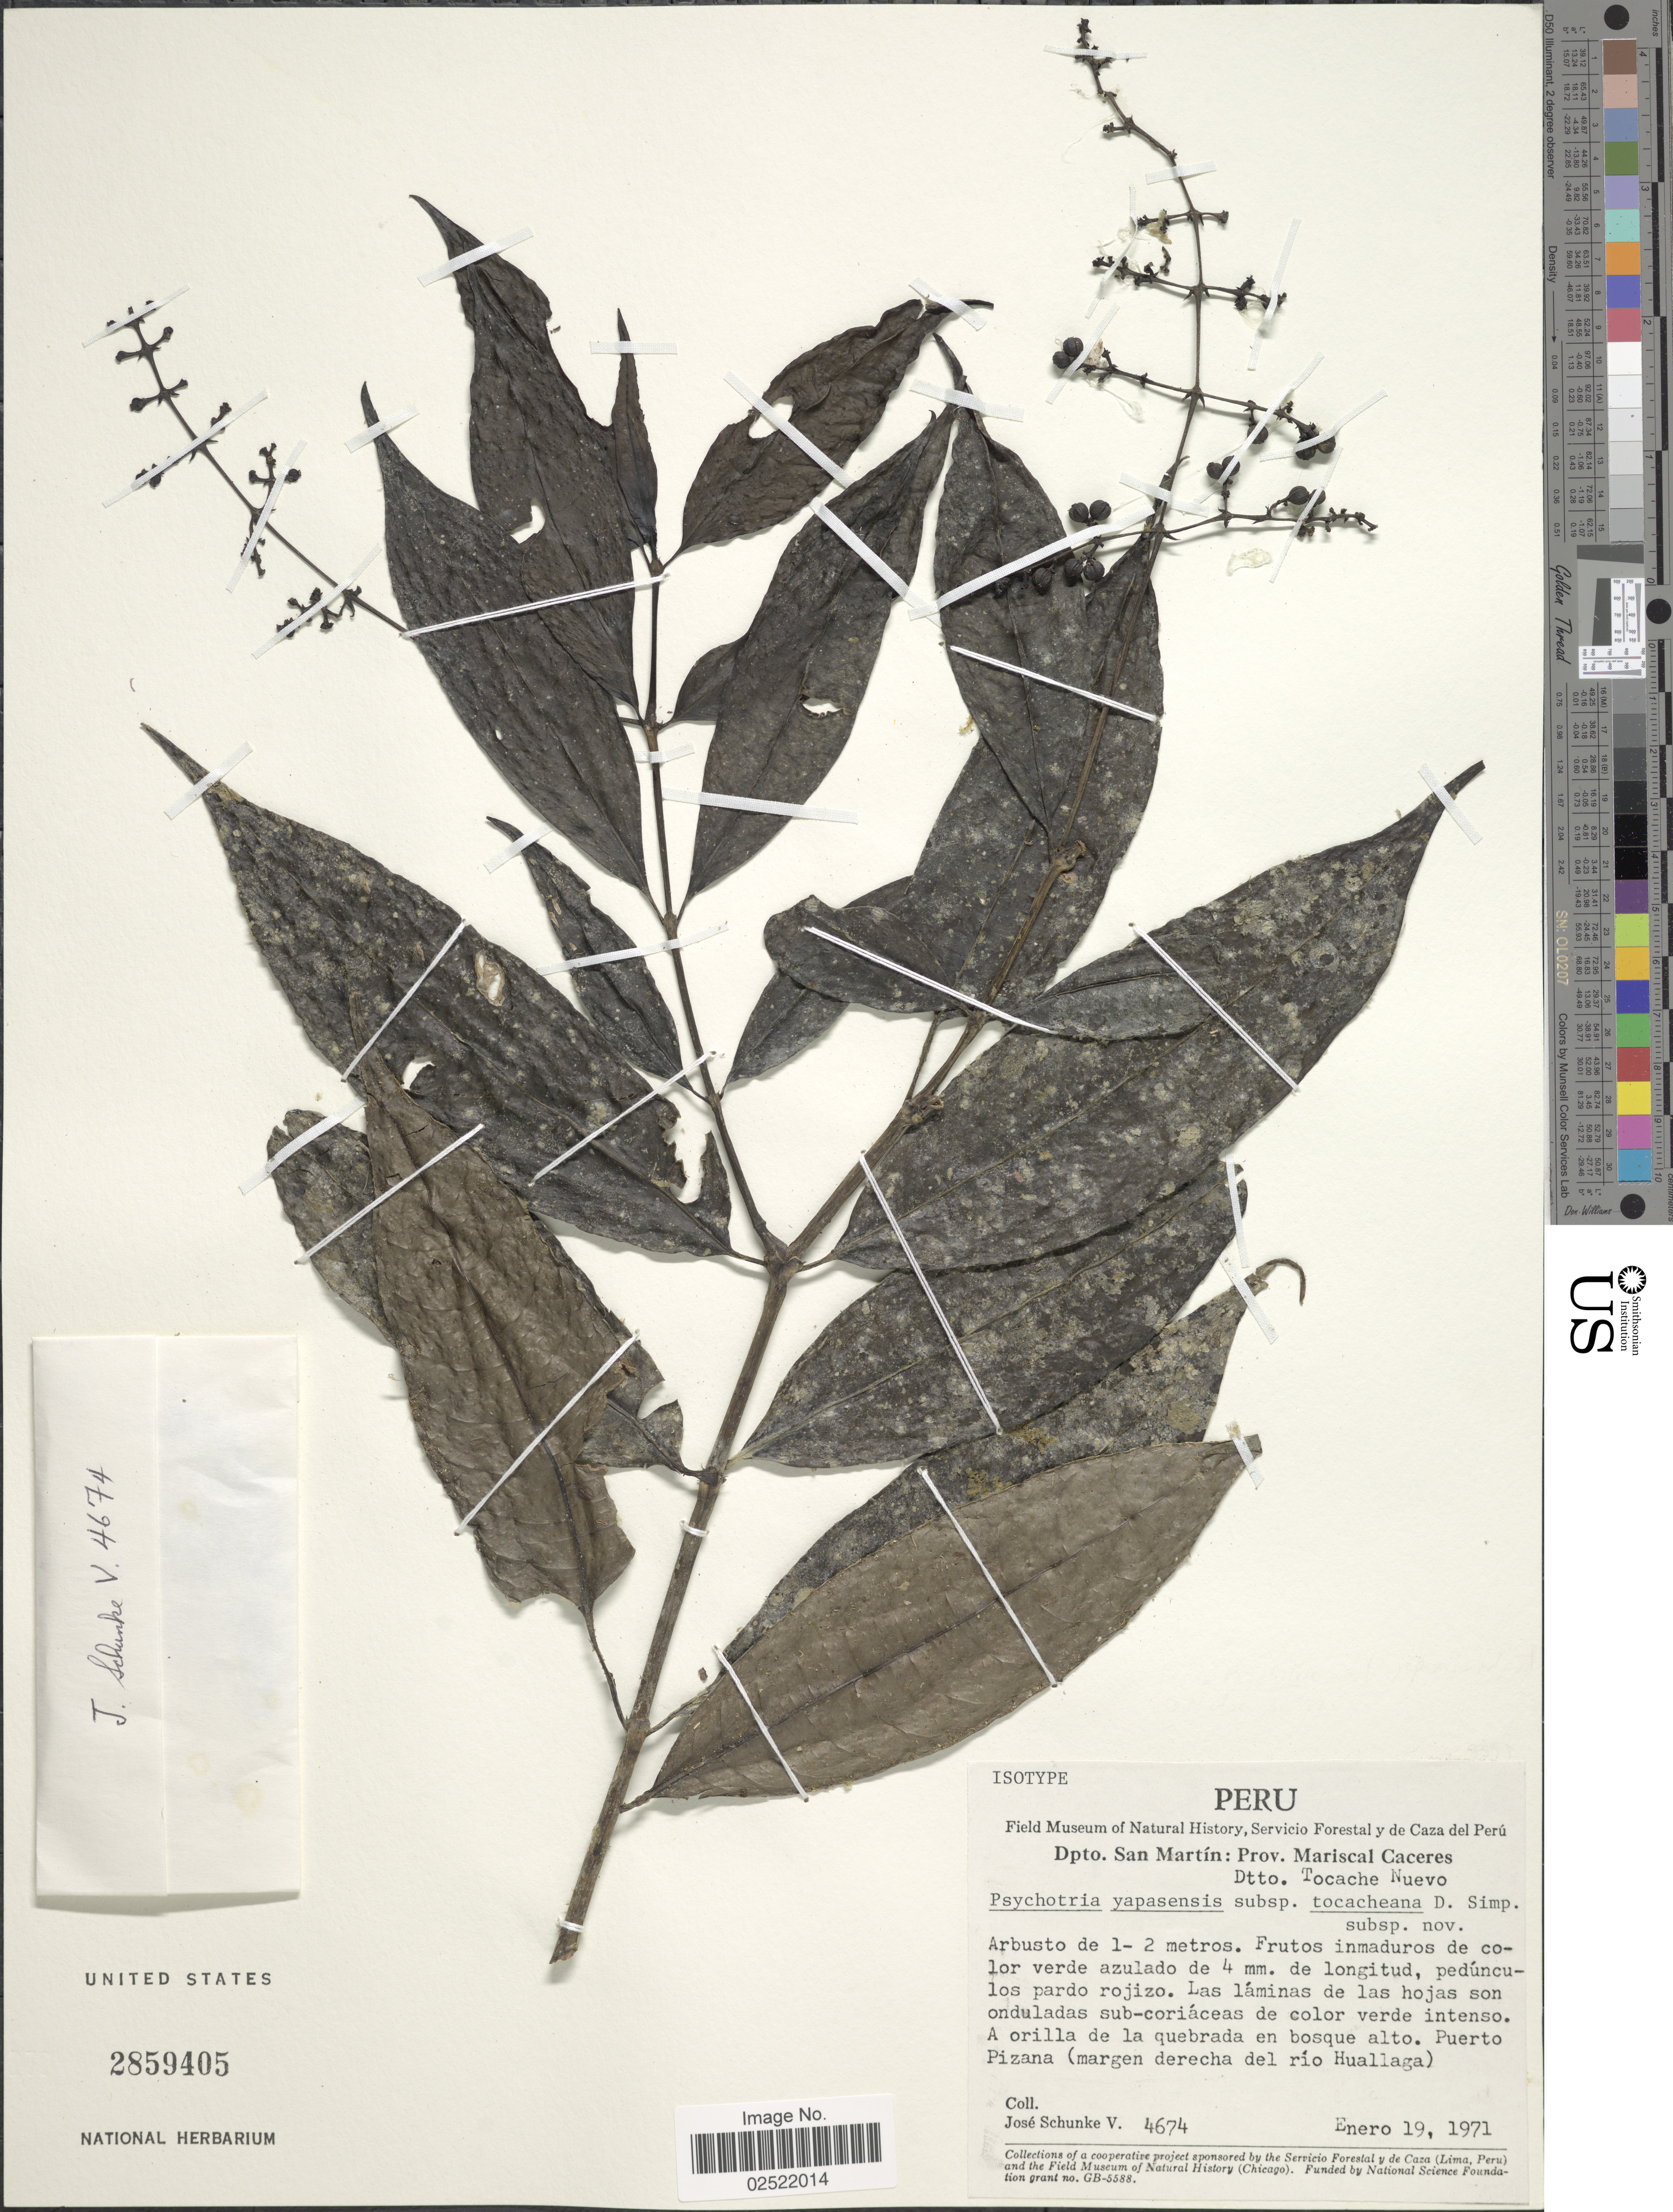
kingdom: Plantae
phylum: Tracheophyta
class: Magnoliopsida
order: Gentianales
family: Rubiaceae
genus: Psychotria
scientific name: Psychotria yapasensis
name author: Standl.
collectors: J. Schunke Vigo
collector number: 4674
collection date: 1971-01-19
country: Peru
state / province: San Martín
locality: Prov. Mariscal Caceres. Dtto. Tocache Nuevo. Puerto Pizana (margen derecha del rio Huallaga)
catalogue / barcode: US 2859405